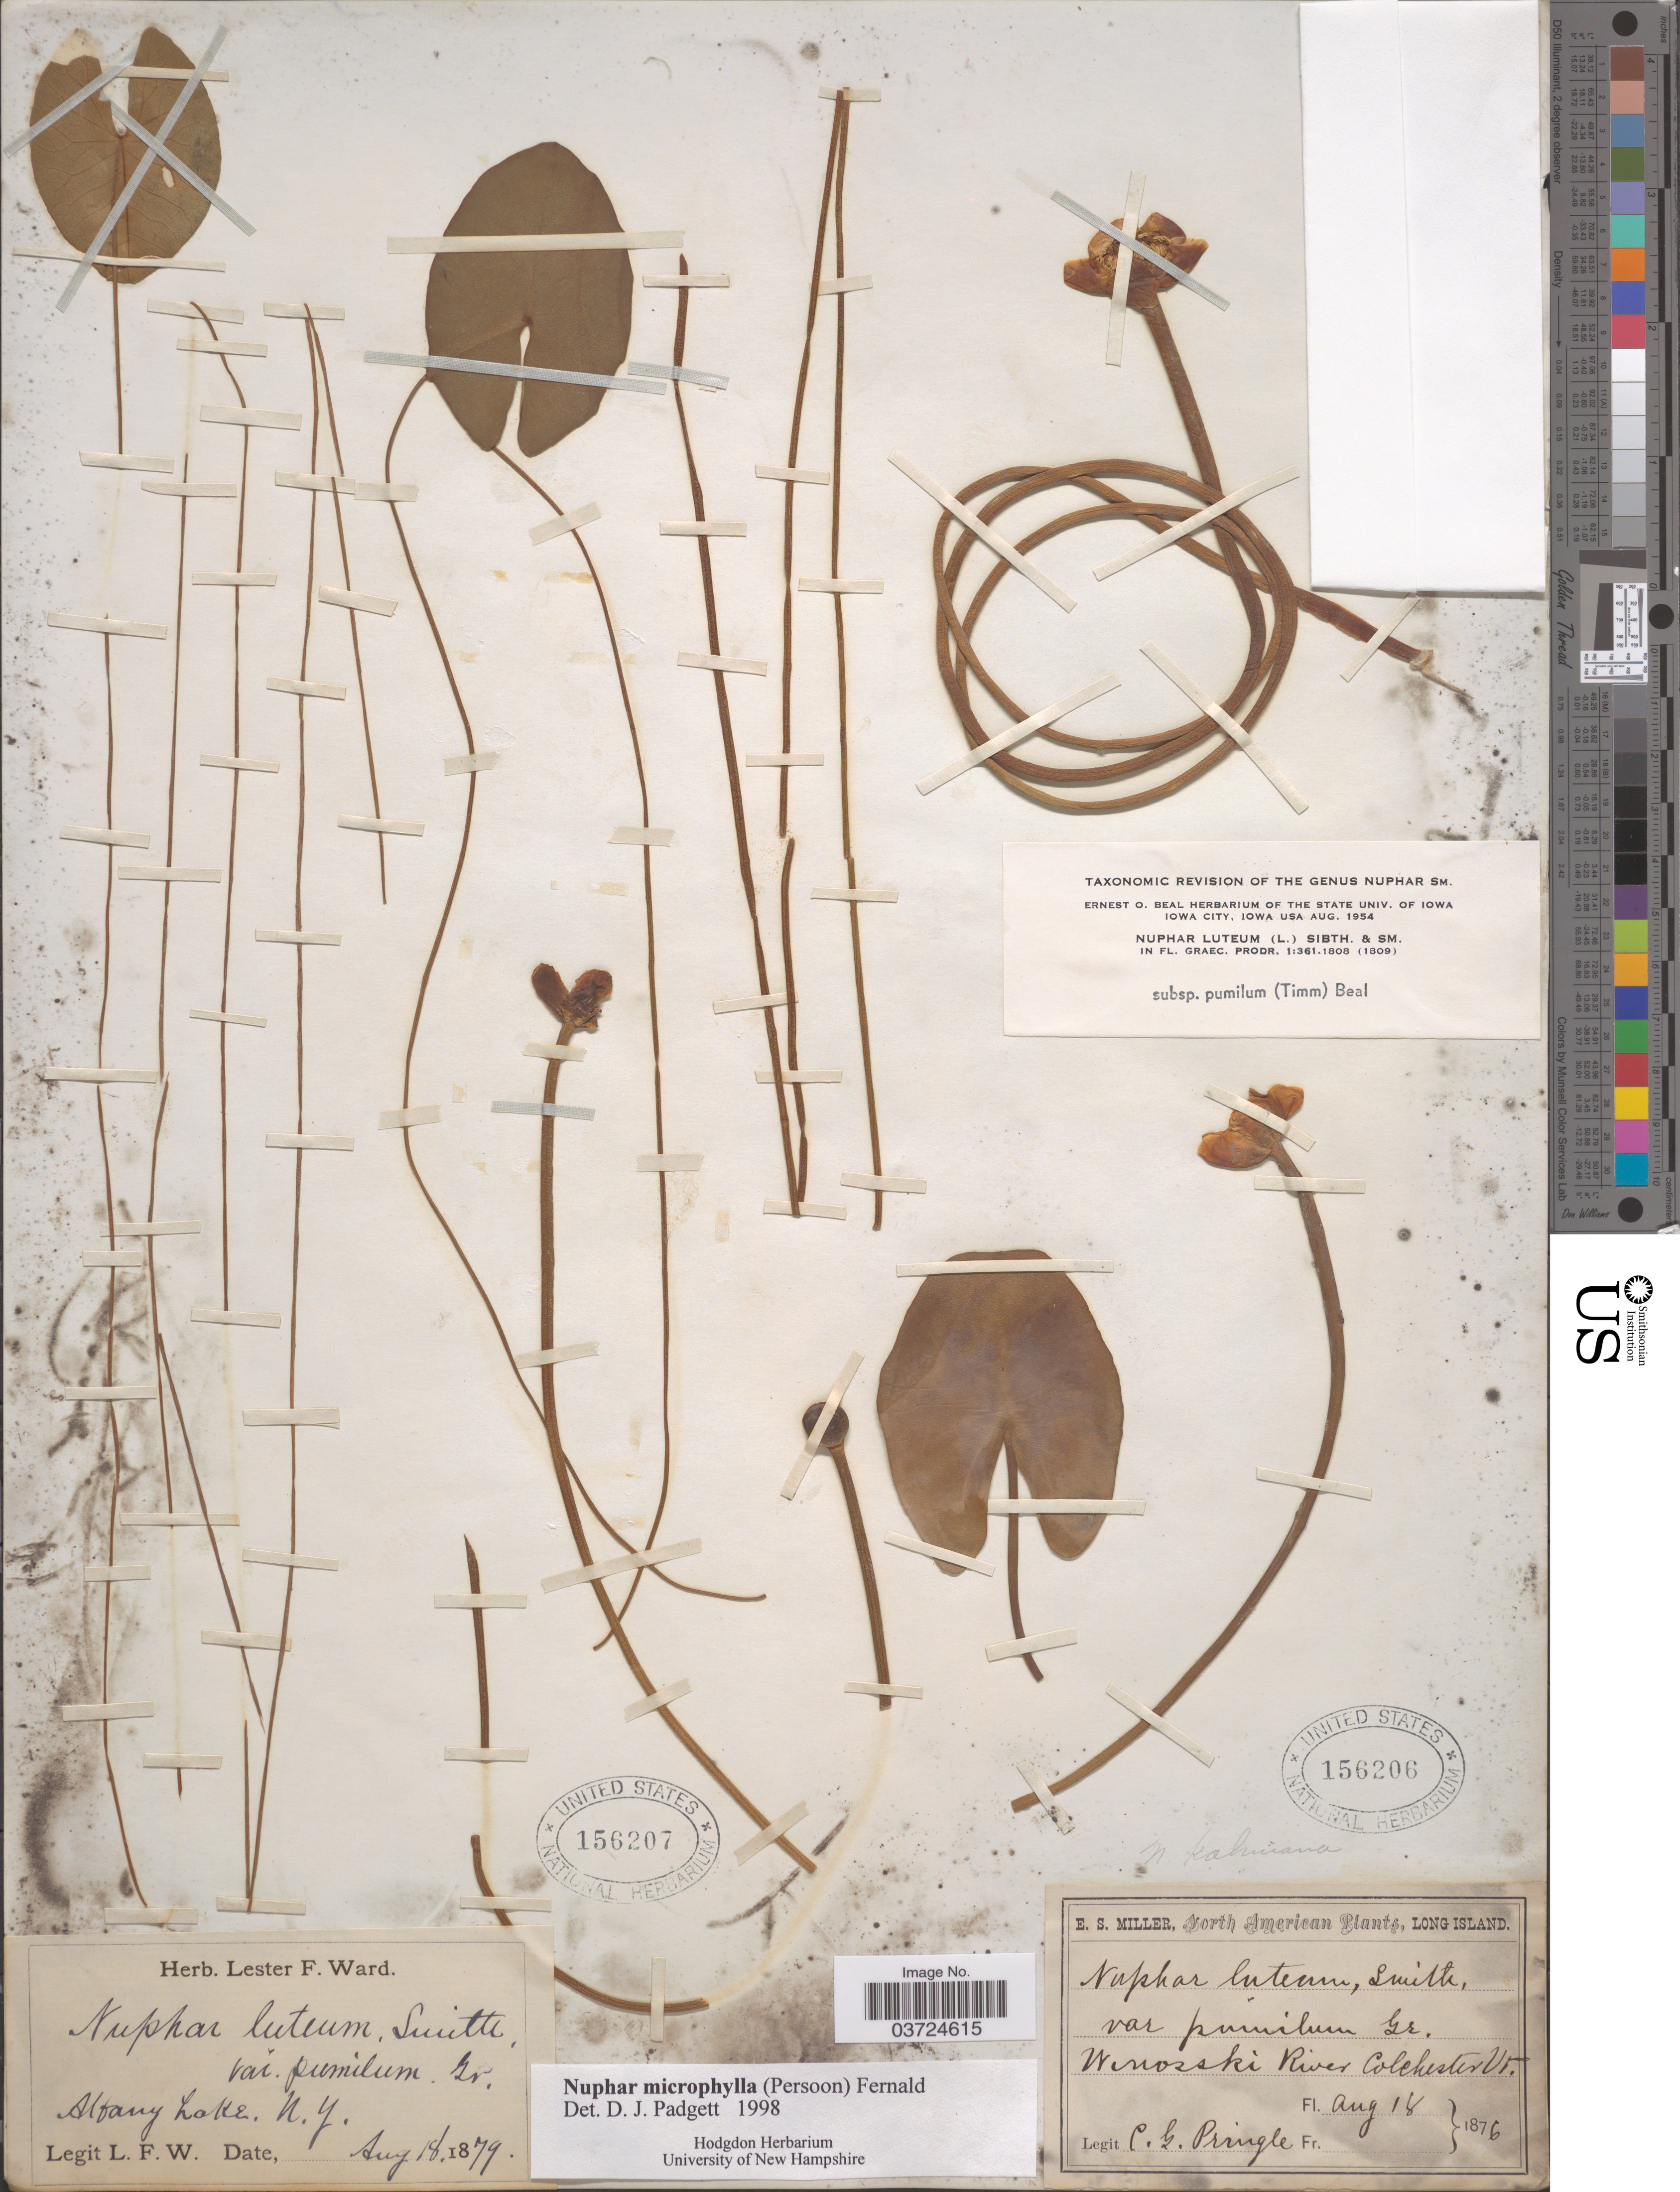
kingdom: Plantae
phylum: Tracheophyta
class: Magnoliopsida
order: Nymphaeales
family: Nymphaeaceae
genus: Nuphar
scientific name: Nuphar microphylla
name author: (Pers.) Fernald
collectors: C. G. Pringle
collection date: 1876-08-18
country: United States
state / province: Vermont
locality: Winooski River Colchester.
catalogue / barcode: US 156206-2